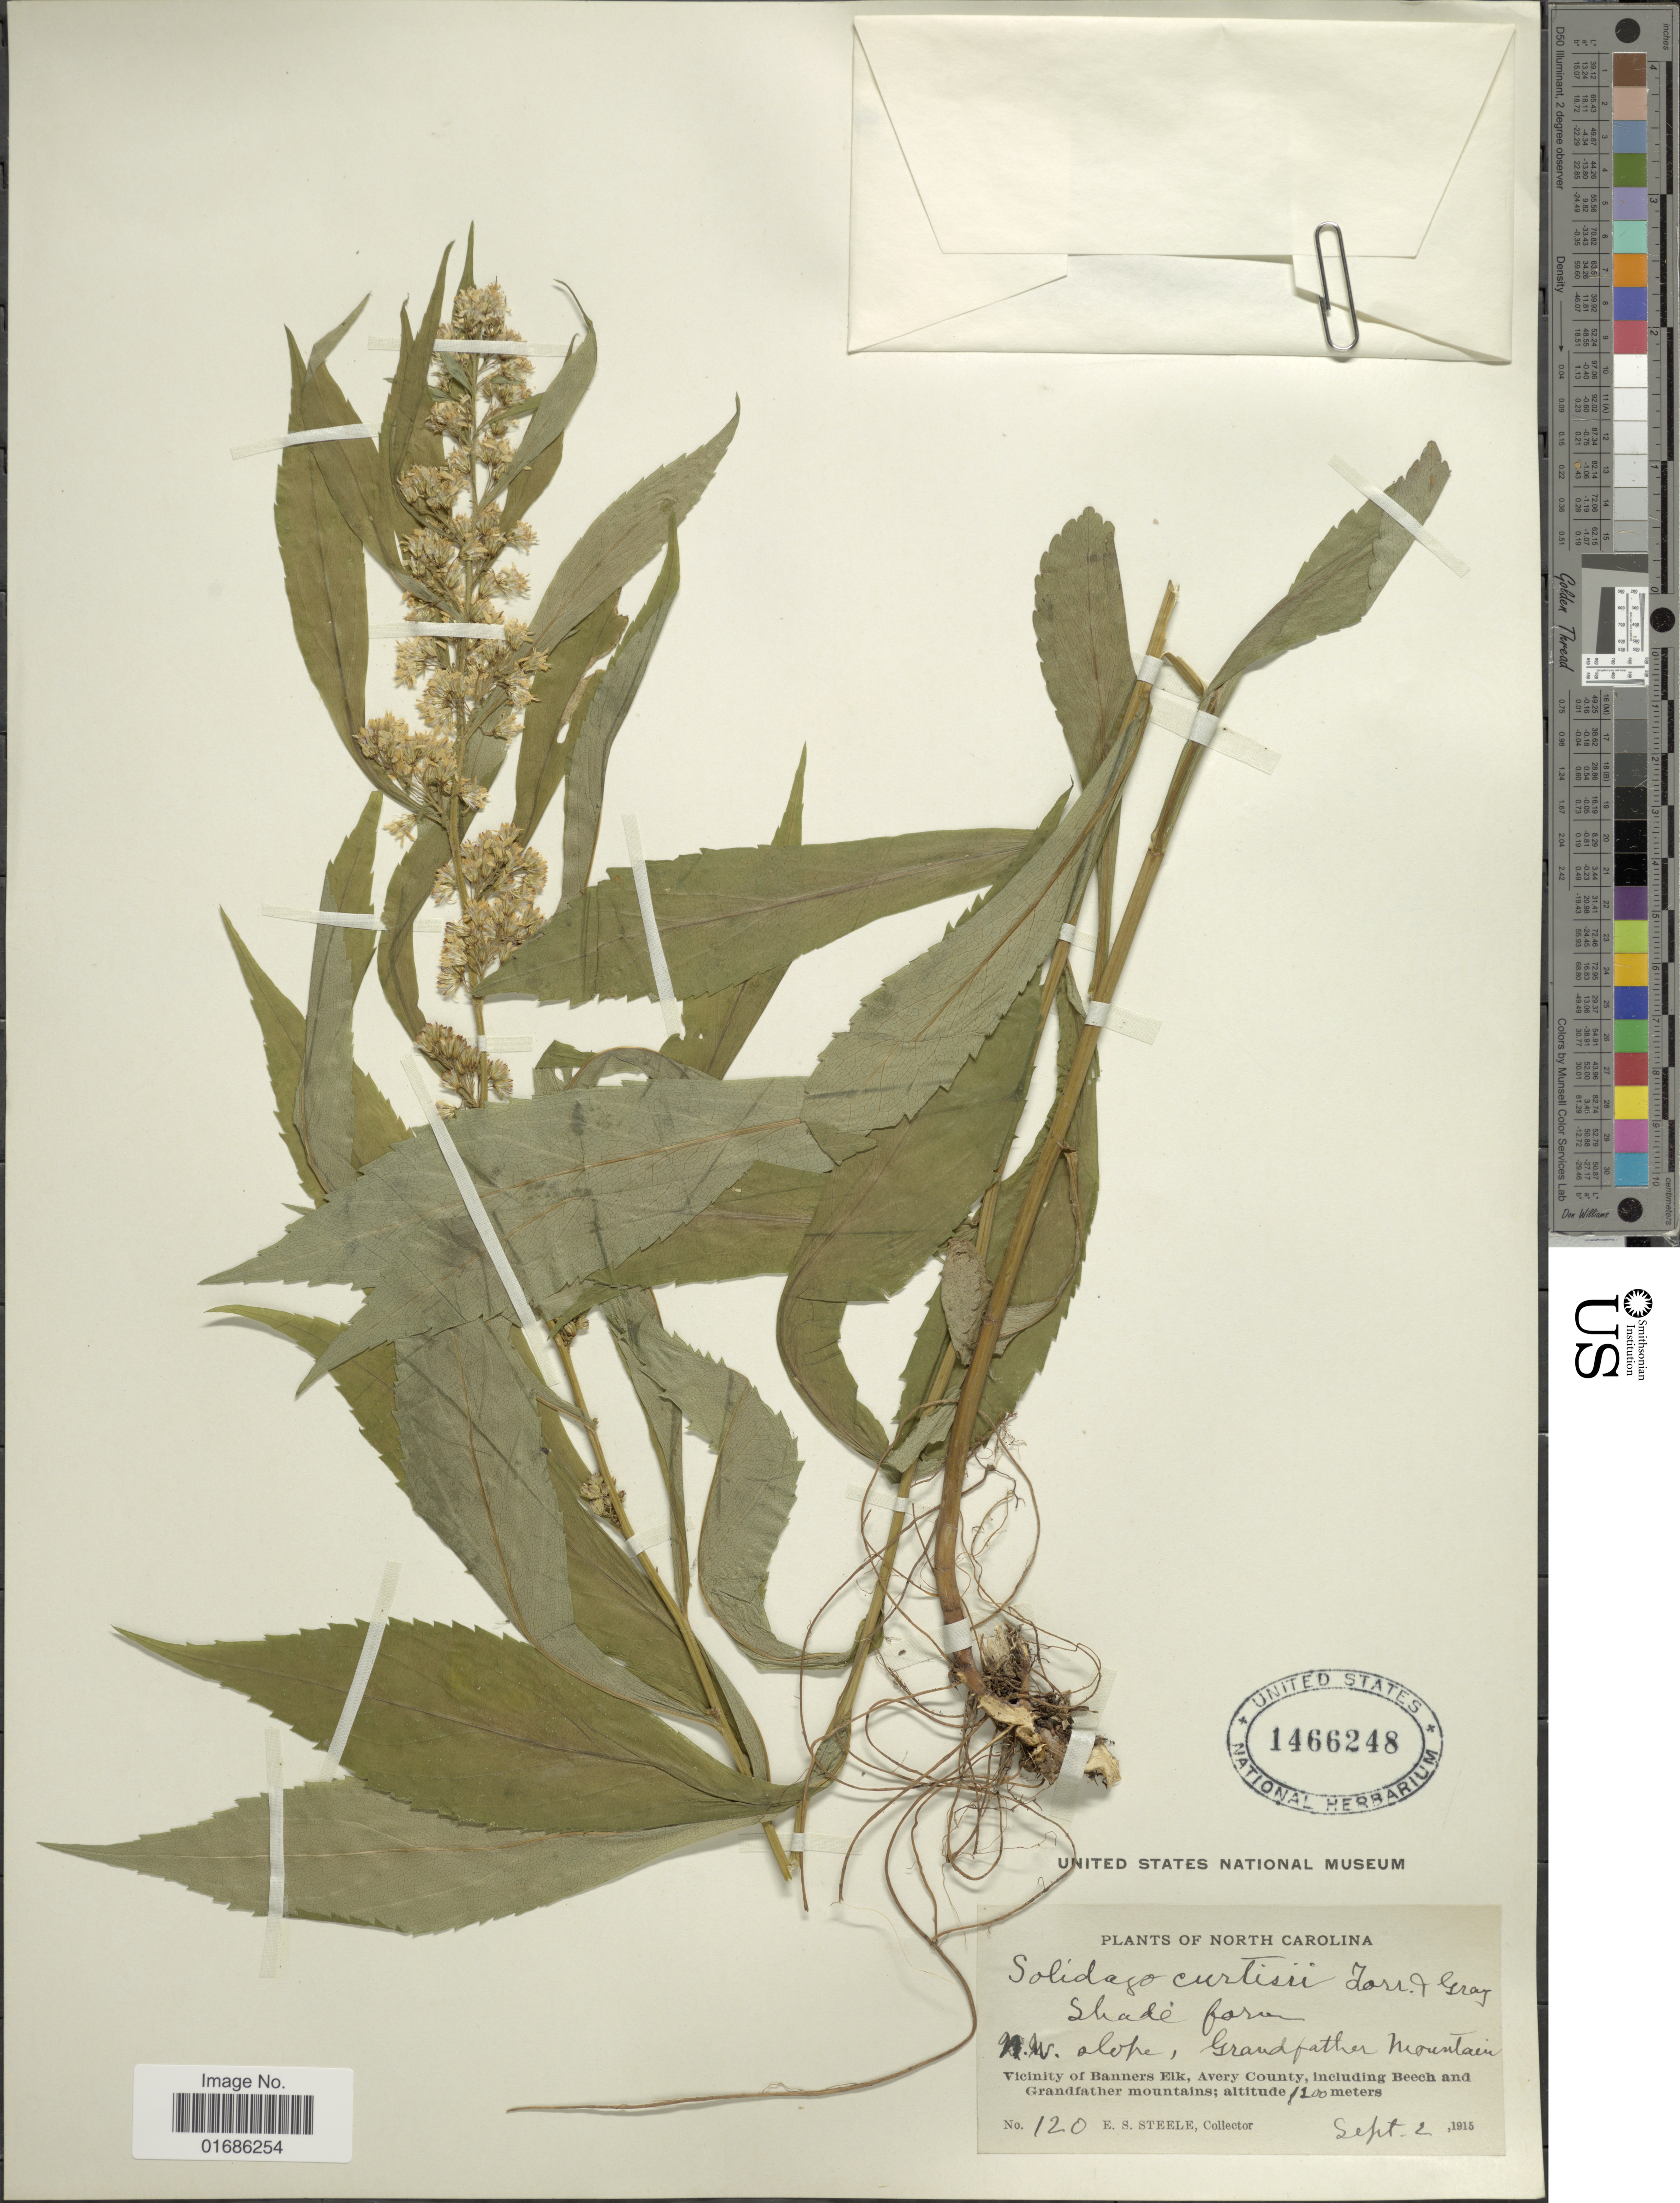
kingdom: Plantae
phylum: Tracheophyta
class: Magnoliopsida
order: Asterales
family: Asteraceae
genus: Solidago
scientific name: Solidago curtisii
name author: Torr. & A. Gray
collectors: E. Steele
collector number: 120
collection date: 1915-09-02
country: United States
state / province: North Carolina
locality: N.W. slope, Grandfather Mountain, Vicinity of Banners Elk, Avery County, including Beech and Grandfather Mountains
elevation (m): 1200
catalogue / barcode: US 1466248